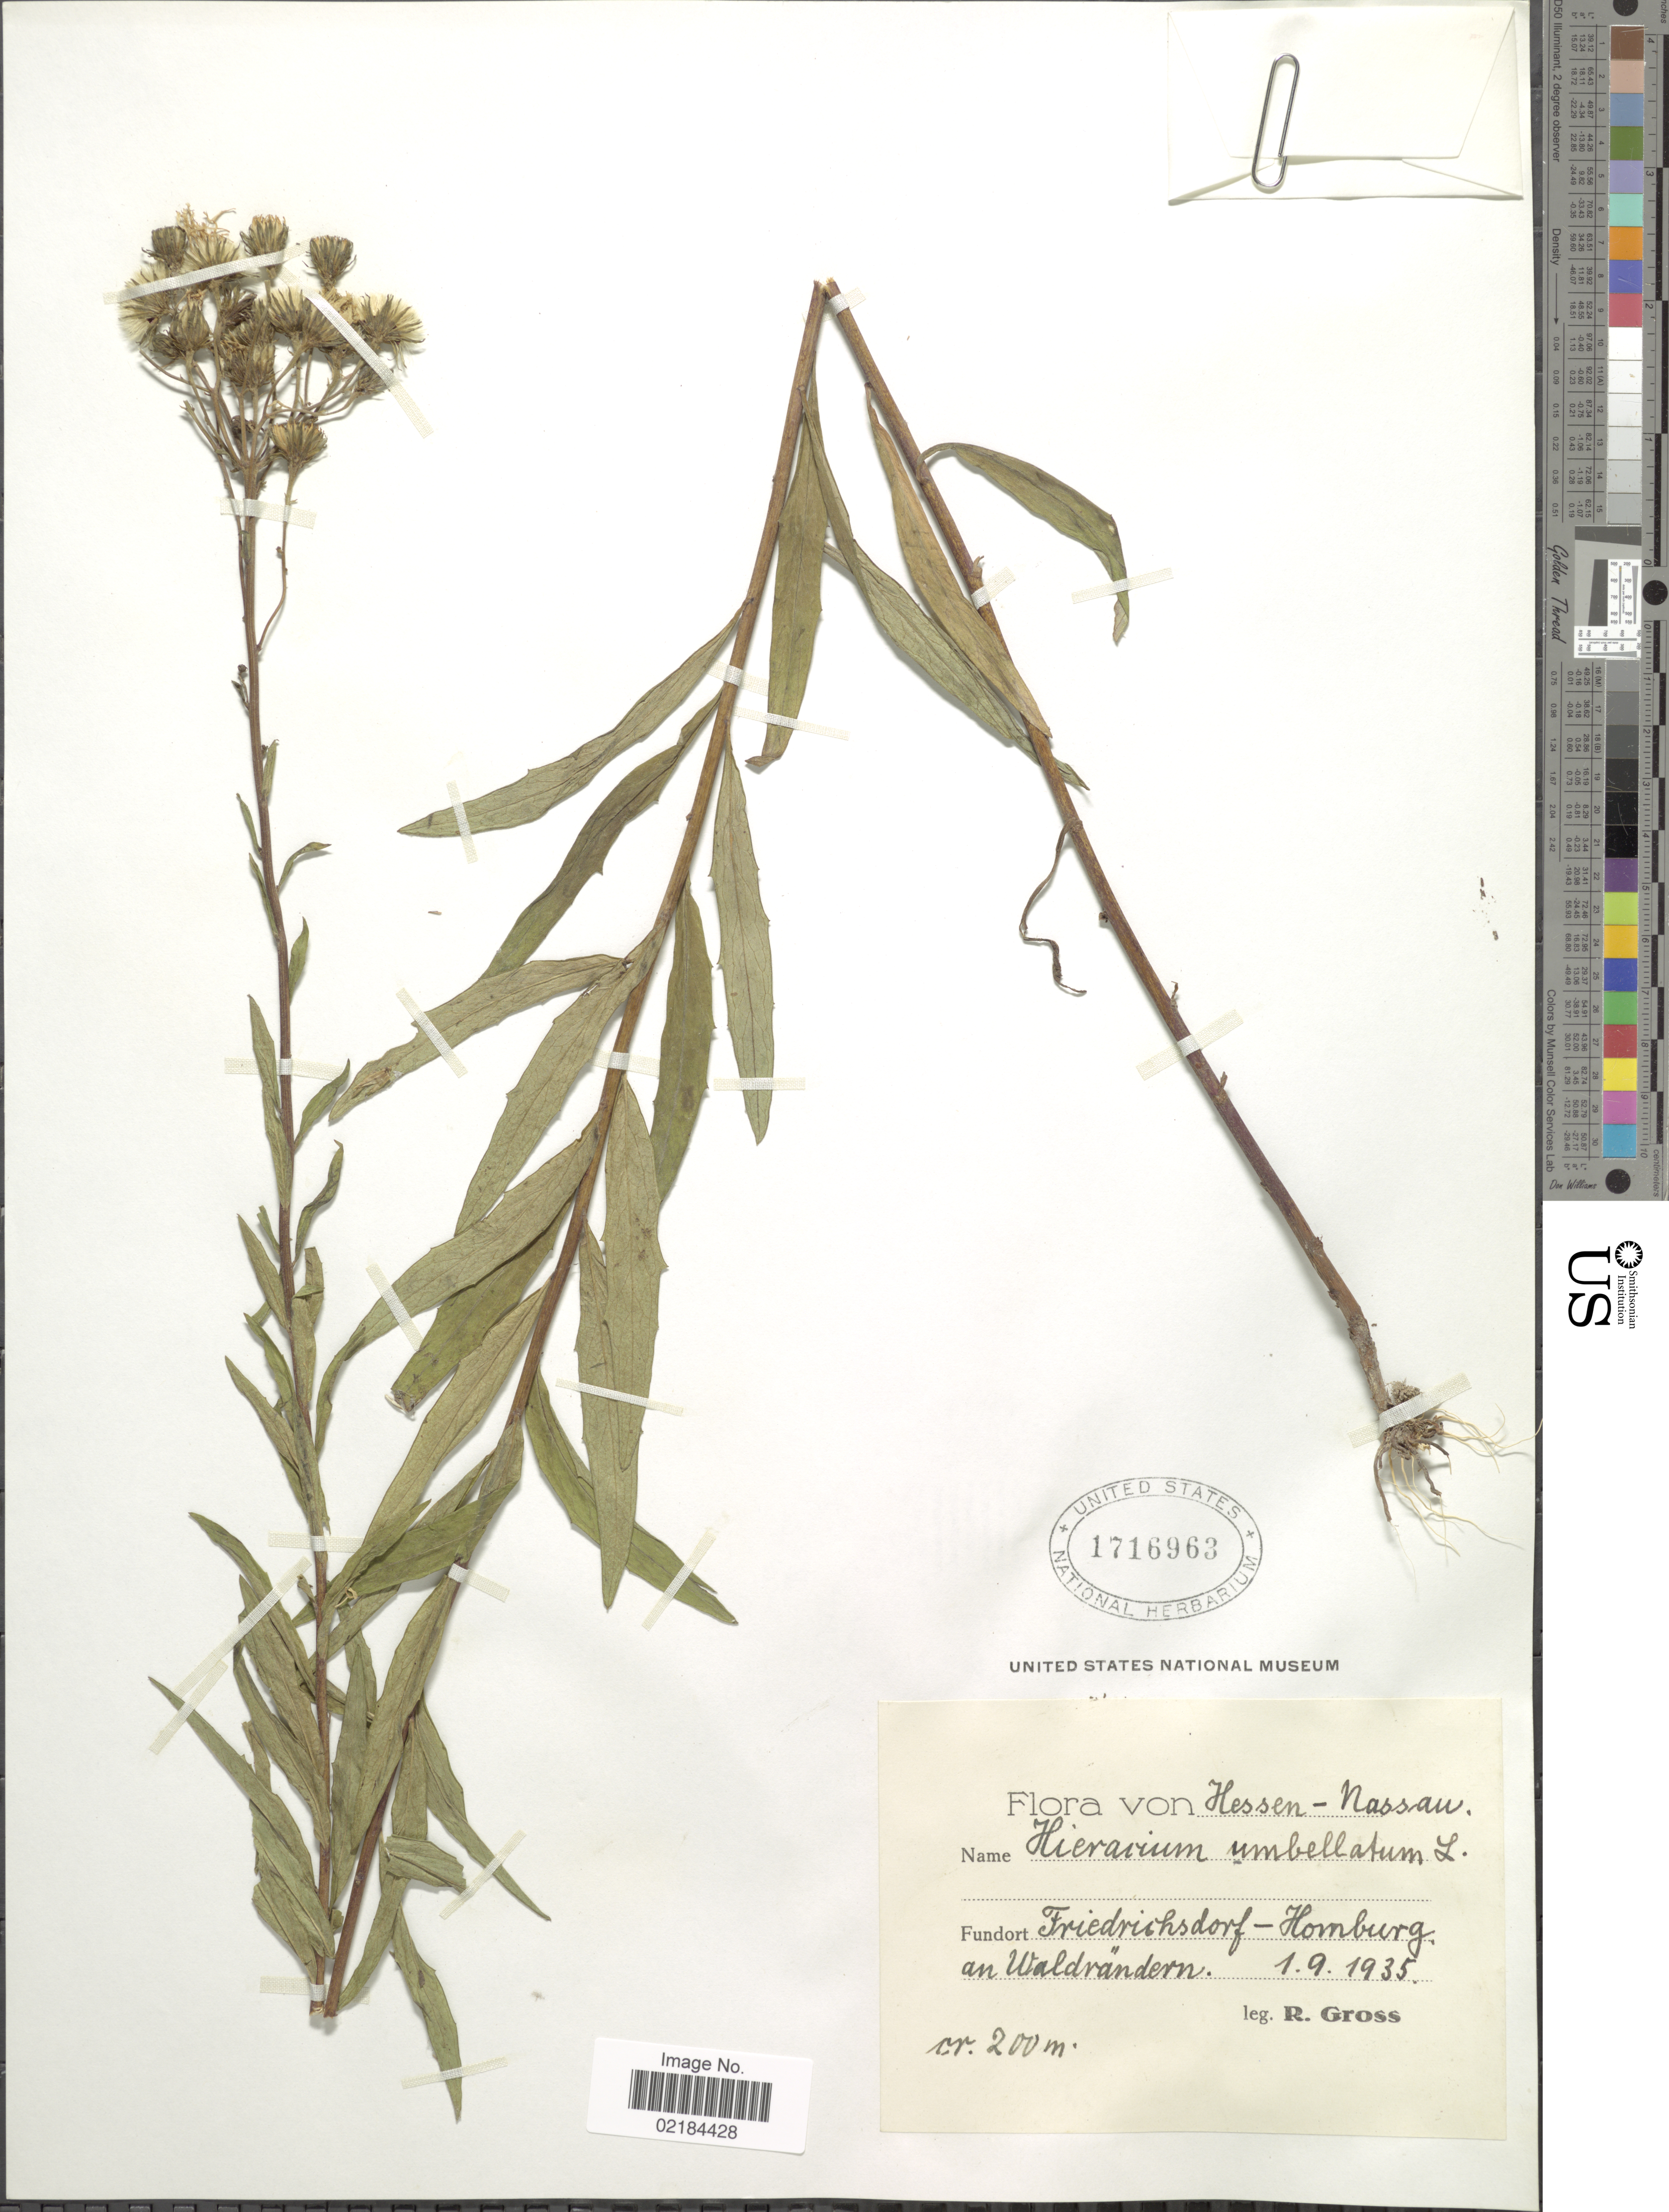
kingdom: Plantae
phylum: Tracheophyta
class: Magnoliopsida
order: Asterales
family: Asteraceae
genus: Hieracium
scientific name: Hieracium umbellatum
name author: L.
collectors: R. Gross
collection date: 1935-09-01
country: Germany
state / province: Hesse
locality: Hessen - Nassau. Fundort Friedrichsdorf - Homburg an Waldrandern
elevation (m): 200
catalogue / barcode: US 1716963